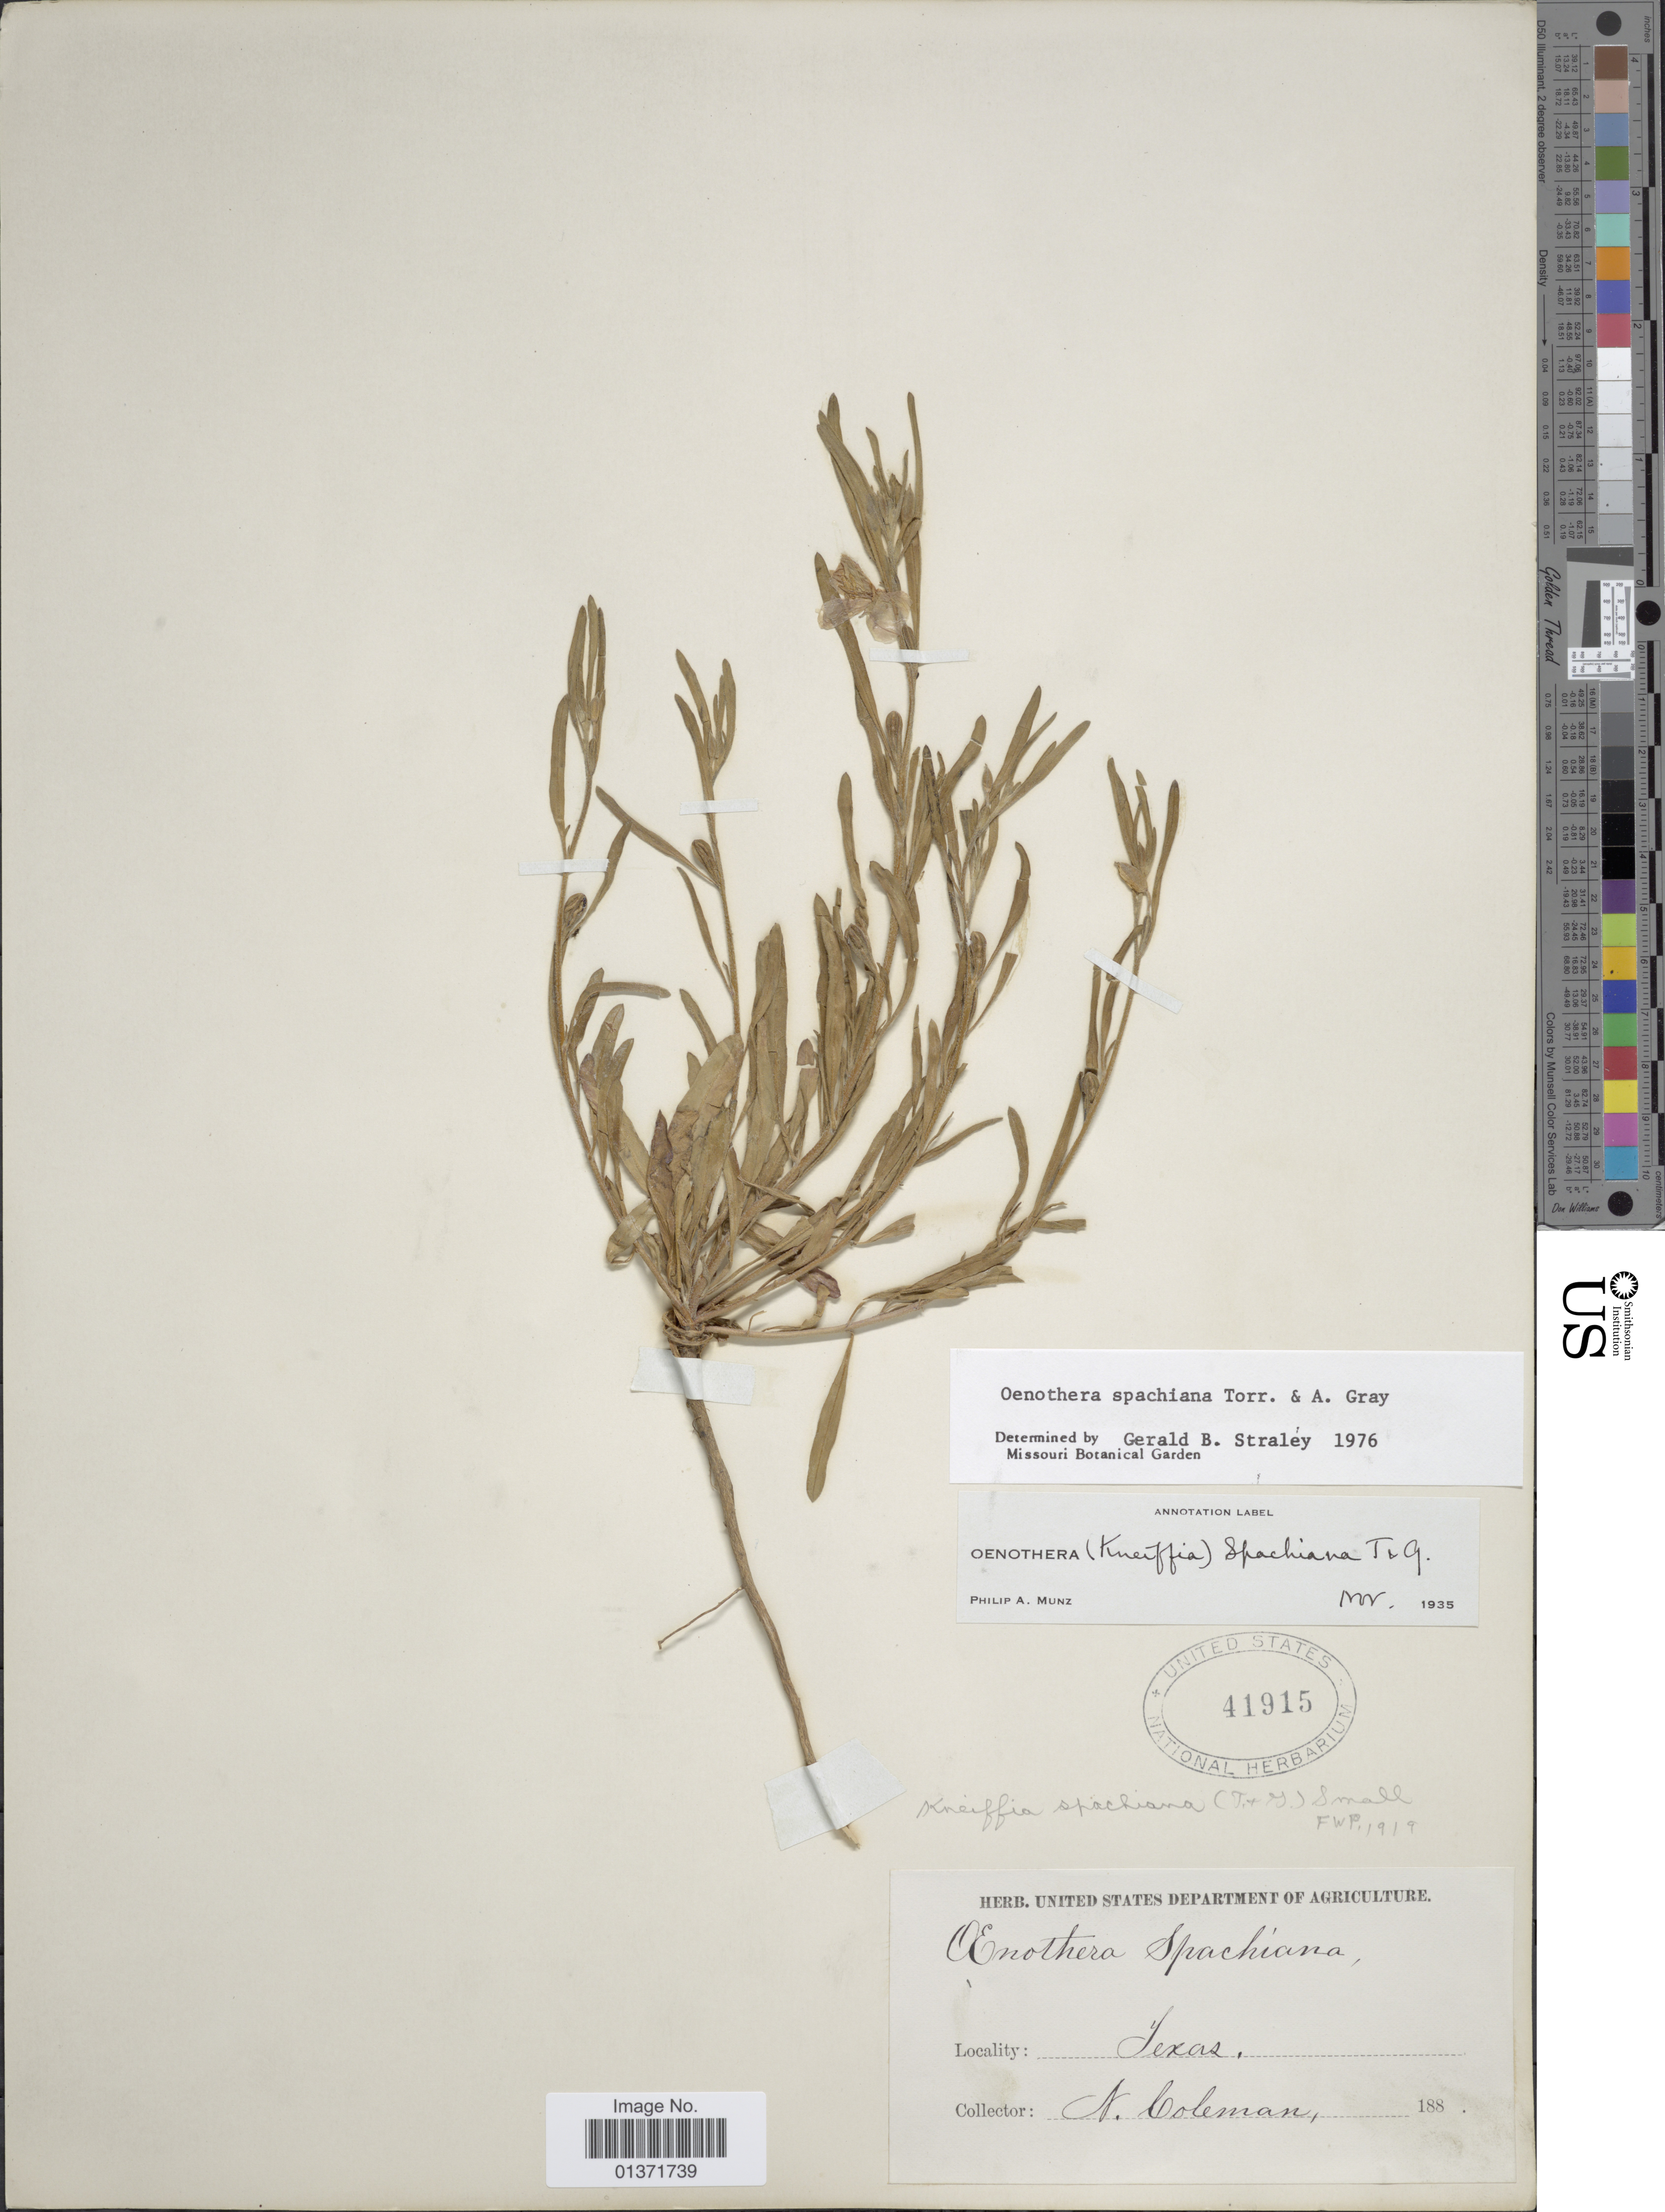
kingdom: Plantae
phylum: Tracheophyta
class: Magnoliopsida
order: Myrtales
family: Onagraceae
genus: Oenothera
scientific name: Oenothera spachiana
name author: Torr. & A. Gray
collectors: -- Coleman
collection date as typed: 188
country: United States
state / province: Texas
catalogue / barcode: US 41915